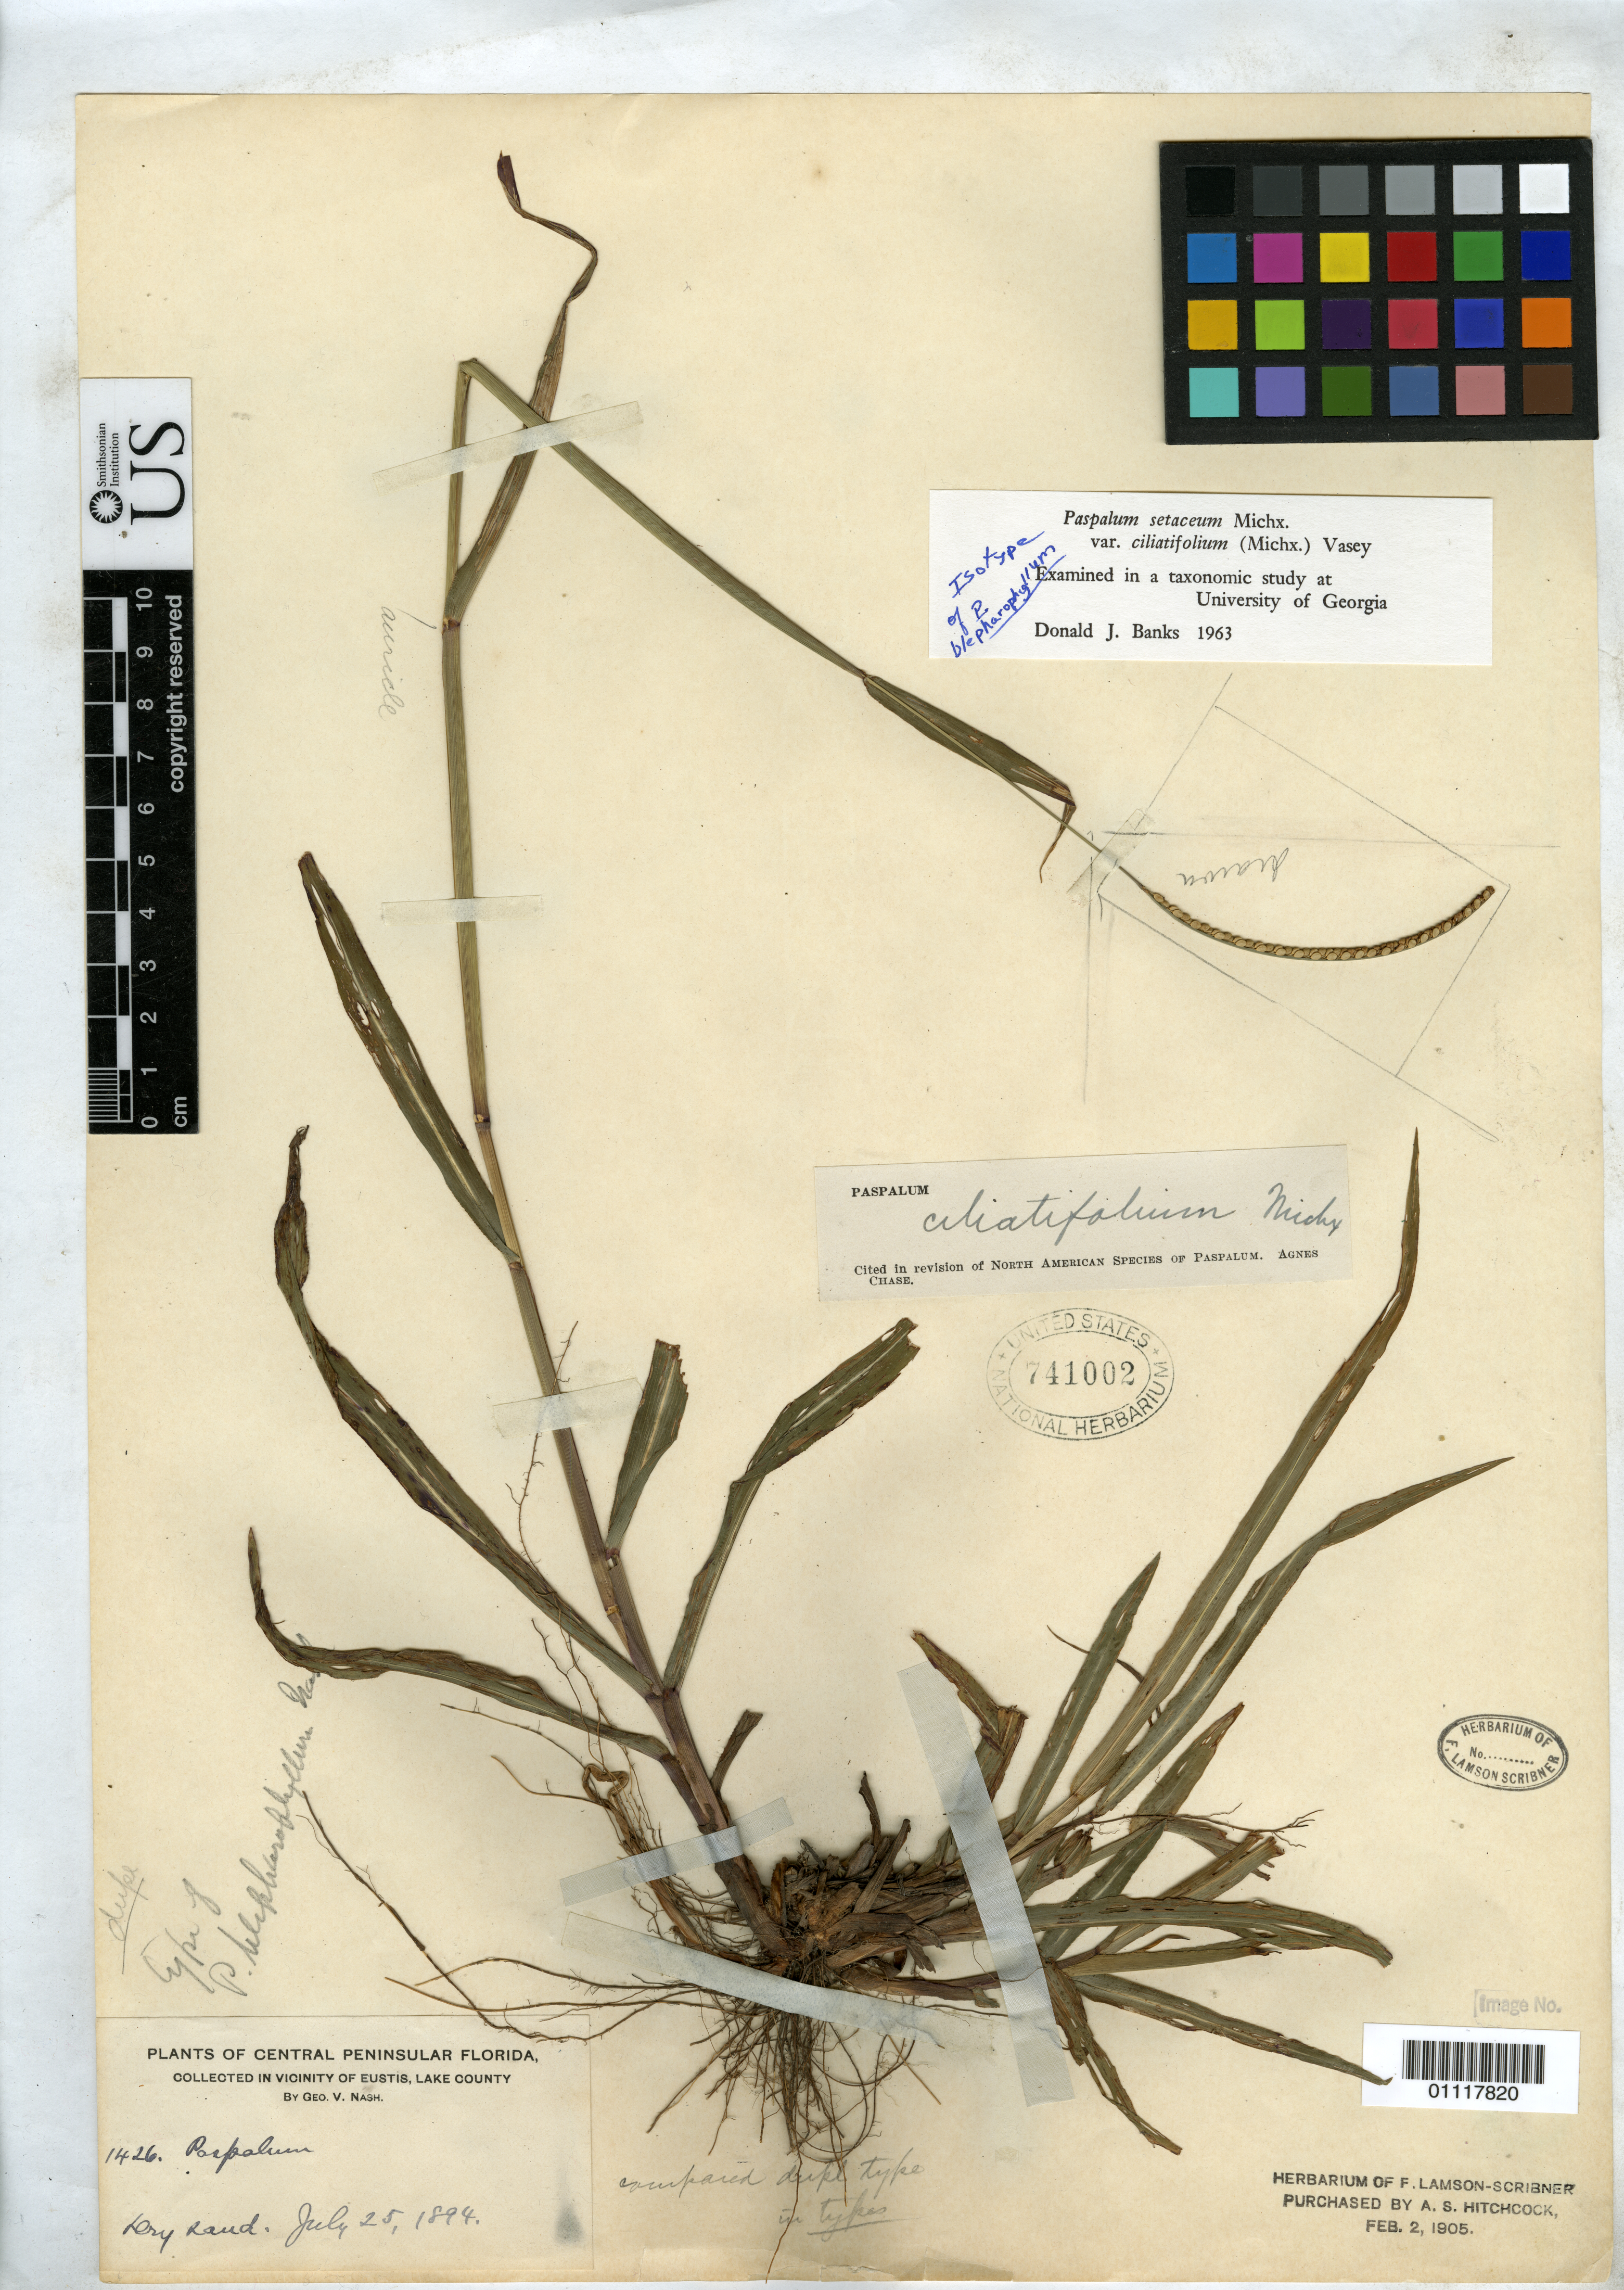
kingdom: Plantae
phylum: Tracheophyta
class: Liliopsida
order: Poales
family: Poaceae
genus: Paspalum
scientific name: Paspalum blepharophyllum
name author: Nash in Small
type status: Isotype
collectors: G. V. Nash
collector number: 1426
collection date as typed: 25 Jul 1894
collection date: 1894-07-25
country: United States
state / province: Florida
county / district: Lake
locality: Near Eustis.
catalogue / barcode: US 741002